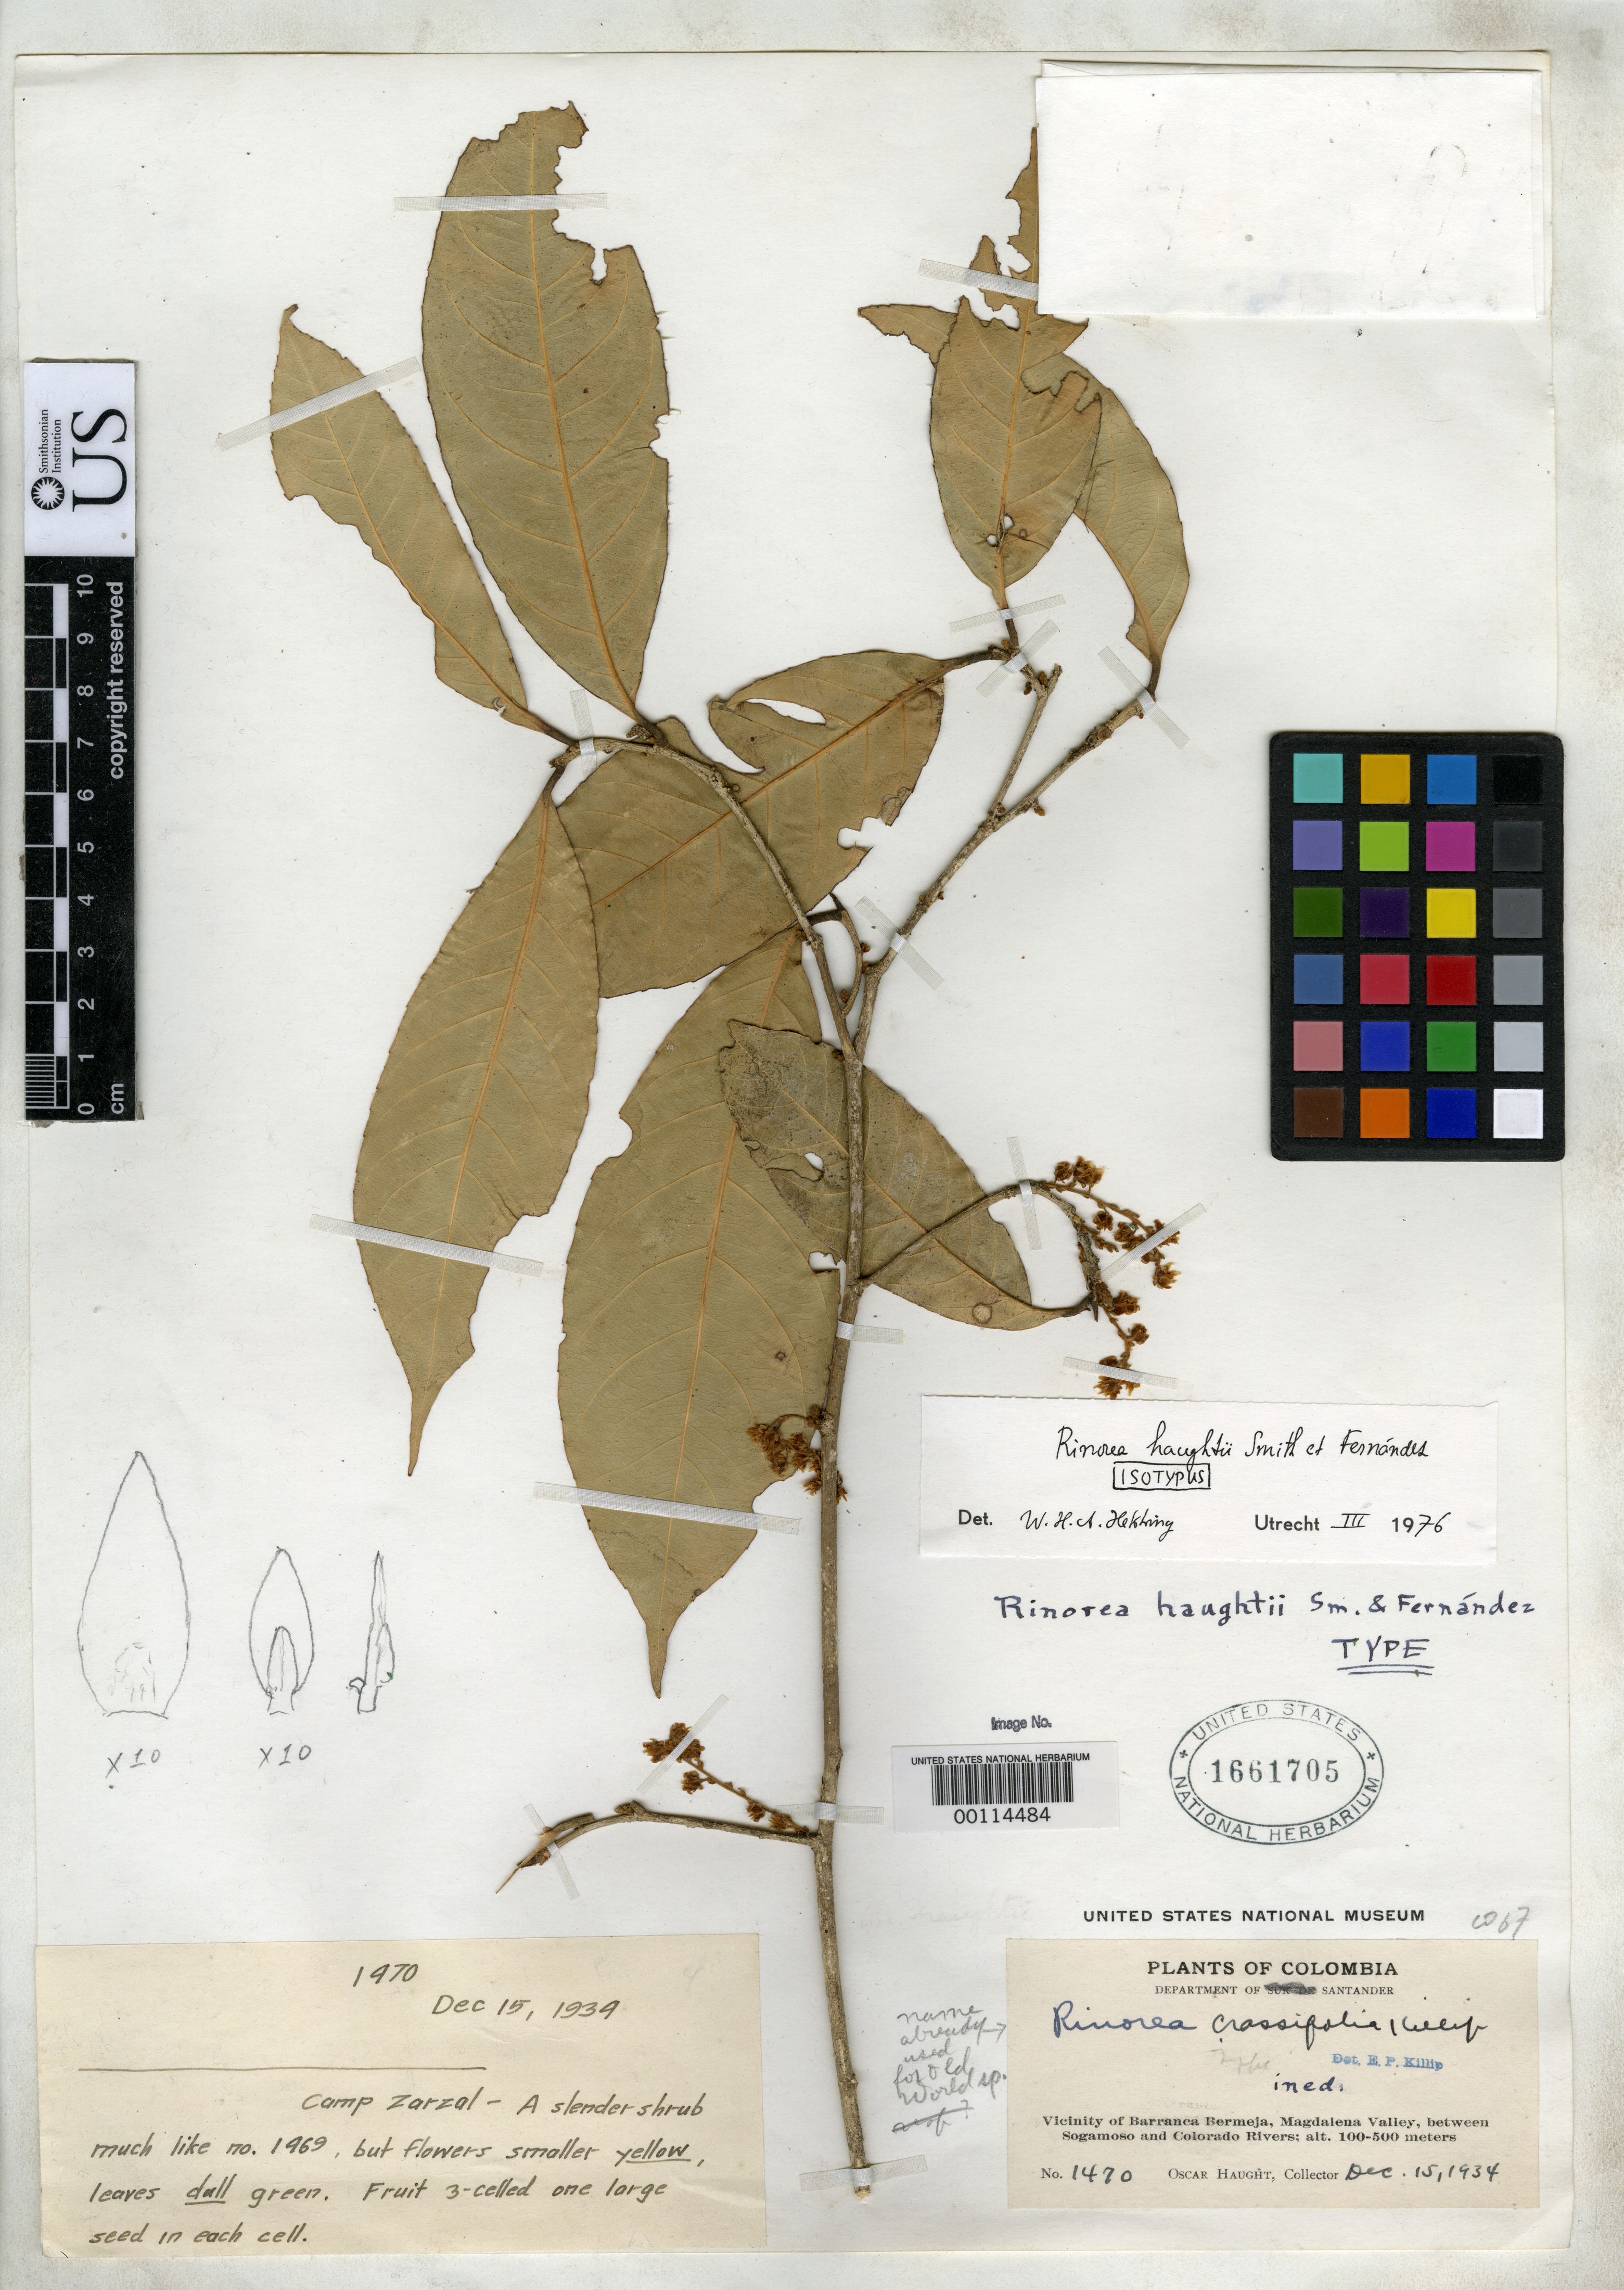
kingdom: Plantae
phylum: Tracheophyta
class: Magnoliopsida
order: Malpighiales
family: Violaceae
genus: Rinorea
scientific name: Rinorea haughtii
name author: L.B. Sm. & A. Fernández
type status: Isotype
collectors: O. L. Haught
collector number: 1470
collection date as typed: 15 Dec 1934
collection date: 1934-12-15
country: Colombia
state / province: Santander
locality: Vicinity of Barrancabermeja, Magdalena Valley, between Sogamoso & Colorado Rivers.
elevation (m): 100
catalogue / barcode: US 1661705